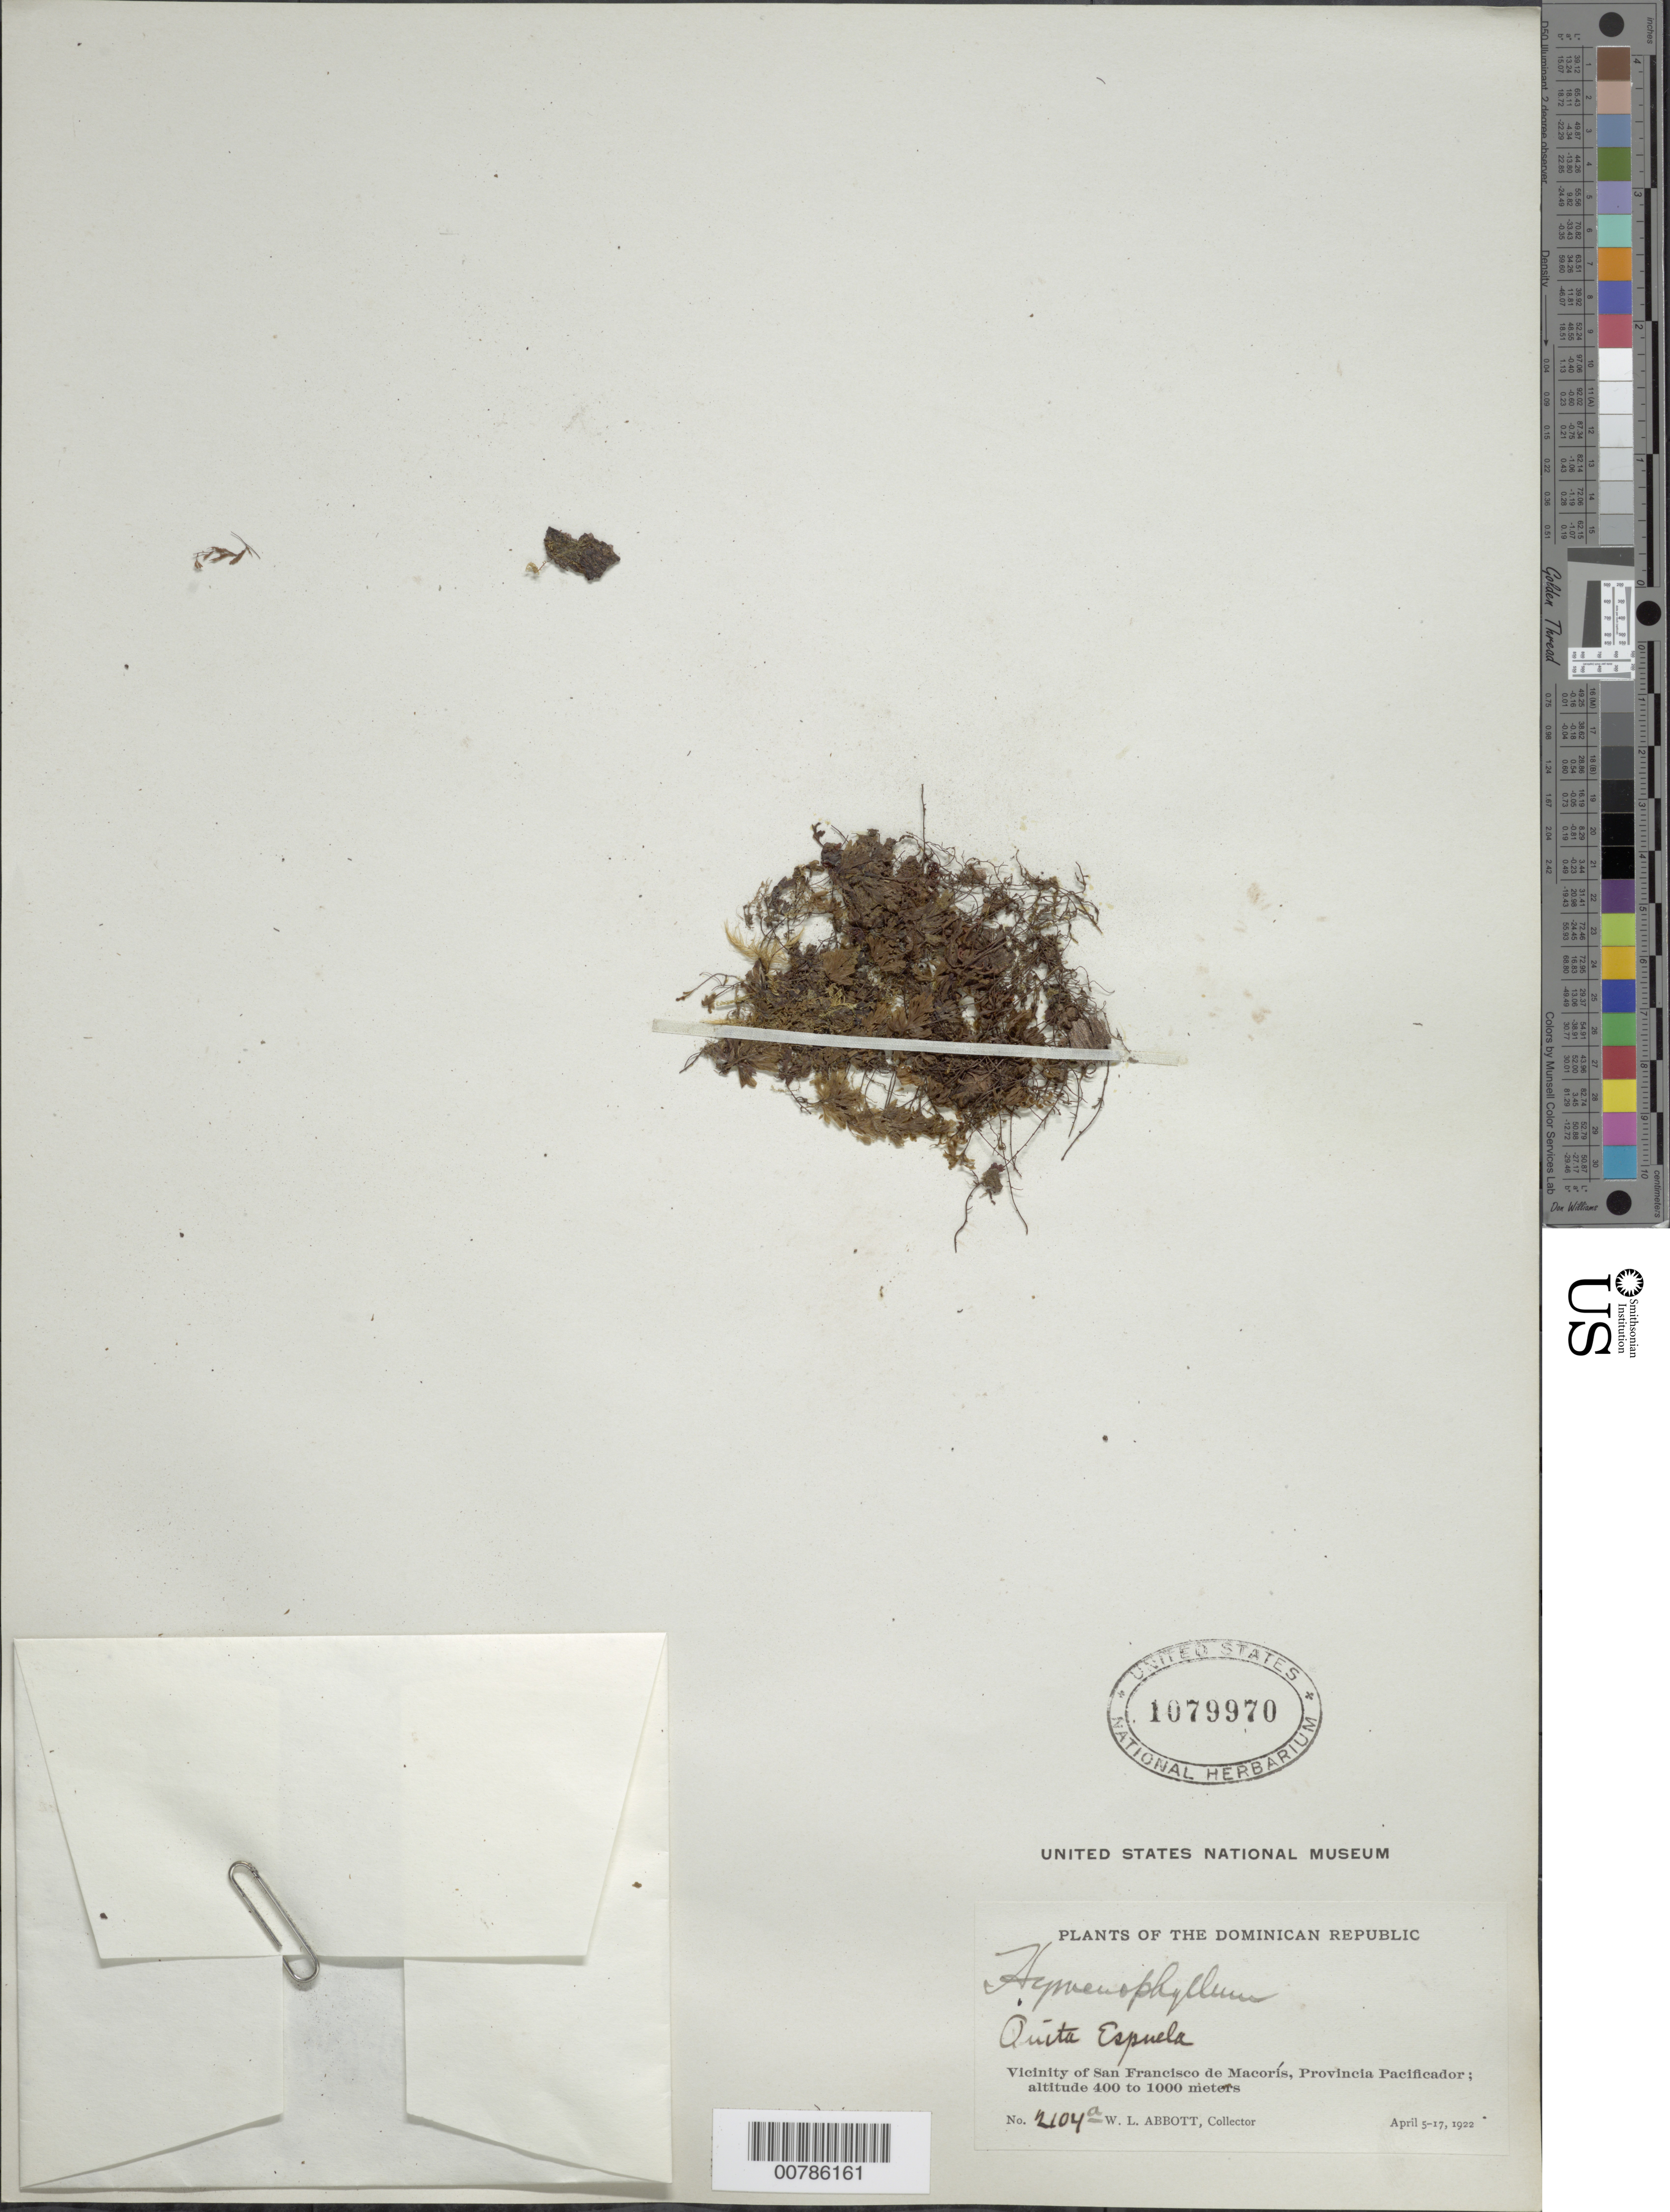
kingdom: Plantae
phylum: Tracheophyta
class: Polypodiopsida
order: Hymenophyllales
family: Hymenophyllaceae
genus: Hymenophyllum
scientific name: Hymenophyllum abruptum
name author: Hook.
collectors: W. L. Abbott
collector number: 2104a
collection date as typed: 05 Apr 1922 to 17 Apr 1922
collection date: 1922-04-05/1922-04-17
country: Dominican Republic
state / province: Duarte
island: Hispaniola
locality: San Francisco de Macorís, vicinity; Quita Espuela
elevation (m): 400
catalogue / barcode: US 1079970